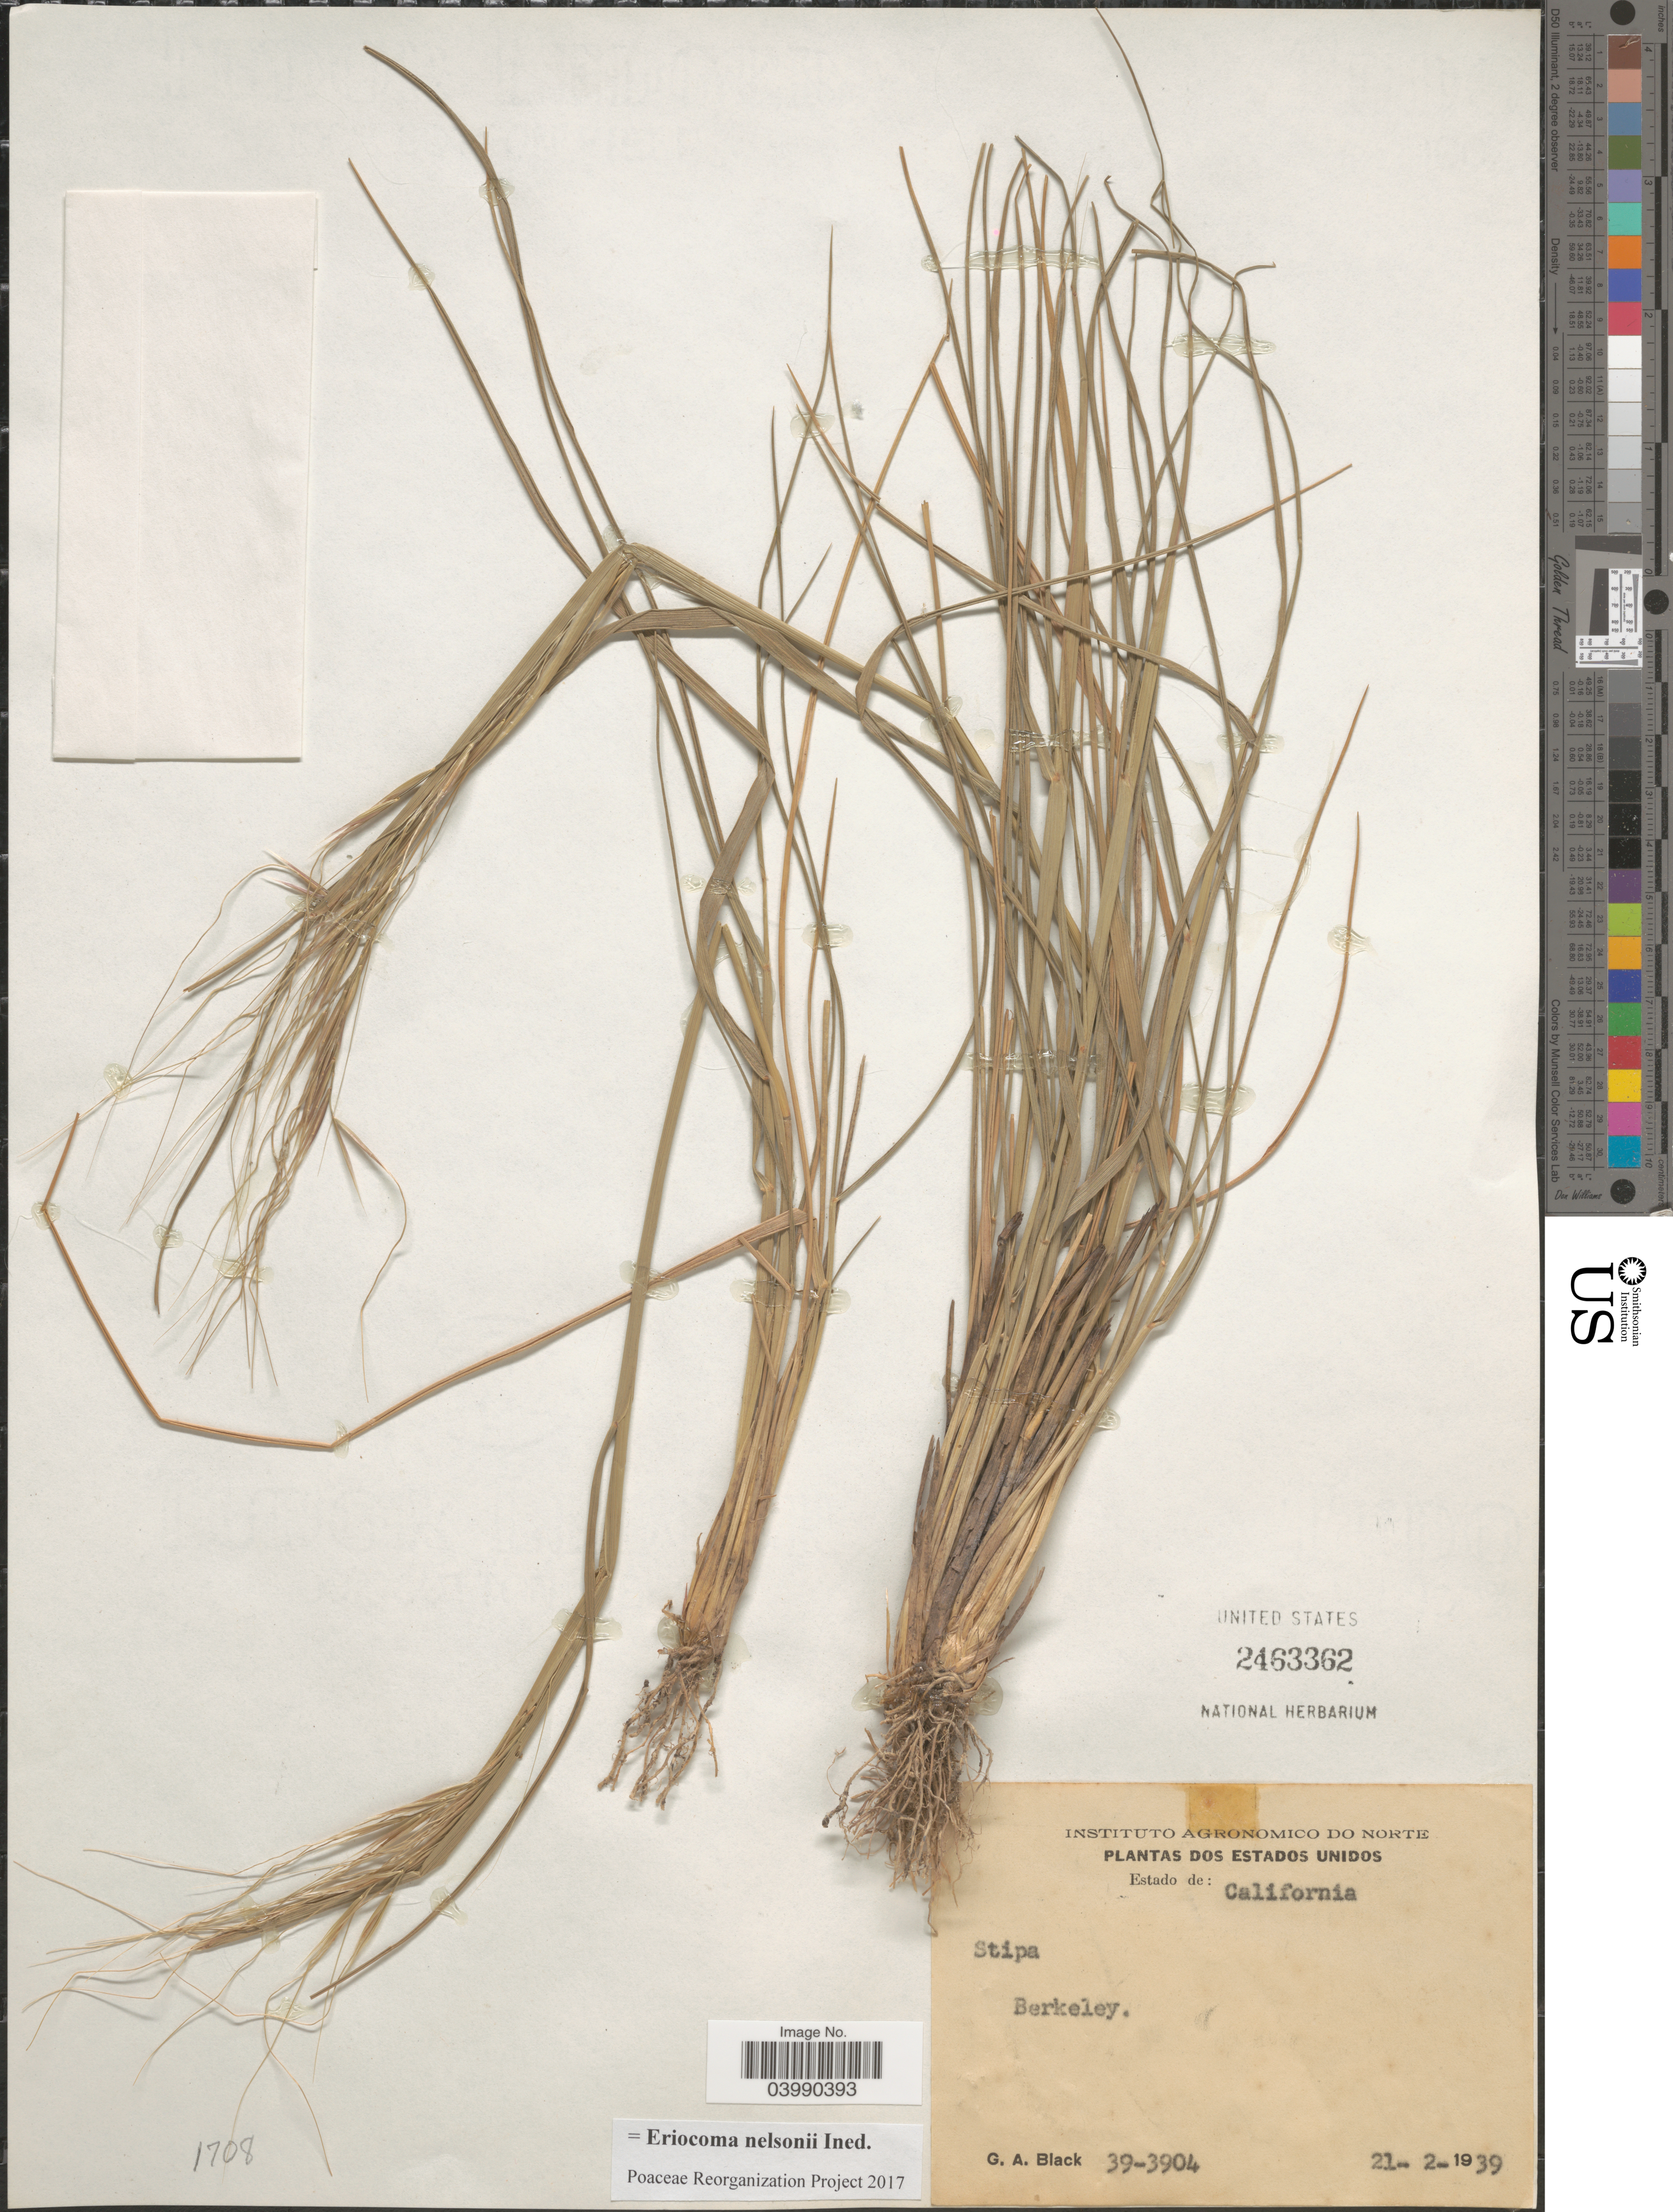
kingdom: Plantae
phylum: Tracheophyta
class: Liliopsida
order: Poales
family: Poaceae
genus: Eriocoma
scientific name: Eriocoma nelsonii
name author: (Scribn.) Romasch.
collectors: G. A. Black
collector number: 39-3904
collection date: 1939-02-21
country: United States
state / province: California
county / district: Alameda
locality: Dos Estados Unidos. Berkeley.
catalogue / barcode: US 2463362